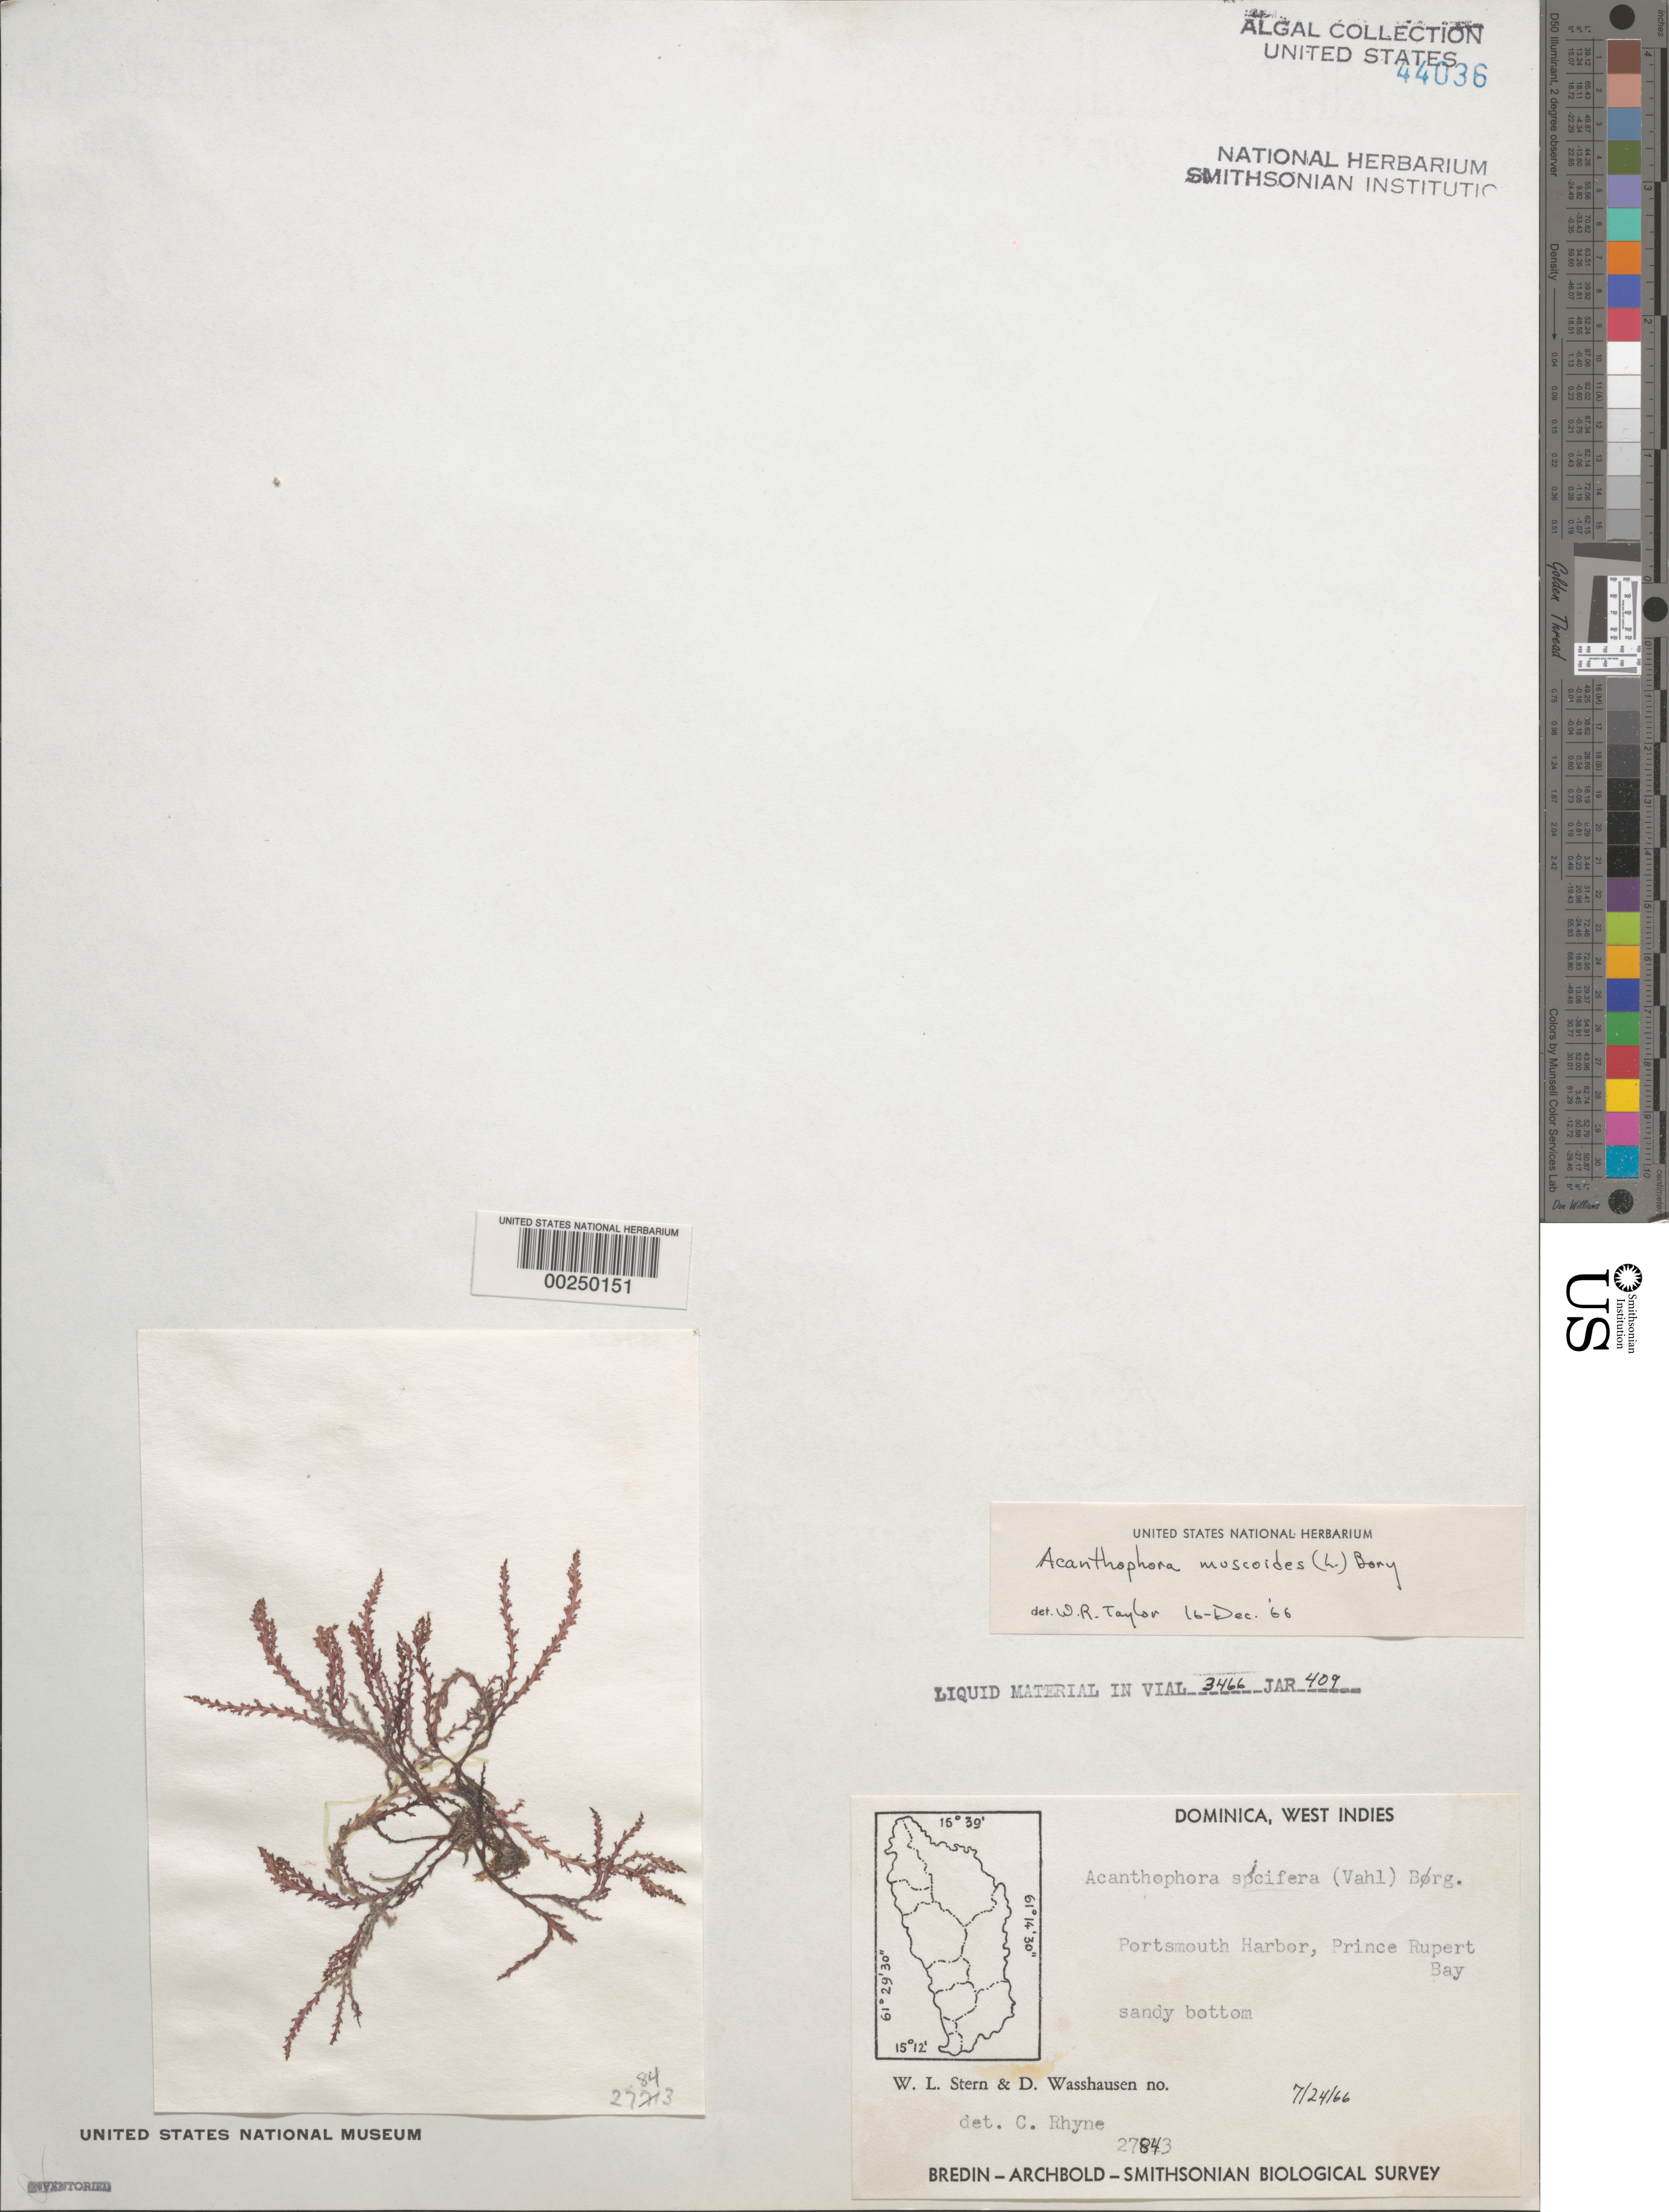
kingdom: Plantae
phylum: Rhodophyta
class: Florideophyceae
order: Ceramiales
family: Rhodomelaceae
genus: Acanthophora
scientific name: Acanthophora muscoides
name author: (C. Agardh) Bory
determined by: Taylor, William R.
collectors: W. L. Stern & D. C. Wasshausen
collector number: EYD 27843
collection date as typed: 24 Jul 1966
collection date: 1966-07-24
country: Dominica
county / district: St. John's Parish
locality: Portsmouth harbor, Prince Rupert Bay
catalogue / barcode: US 44036